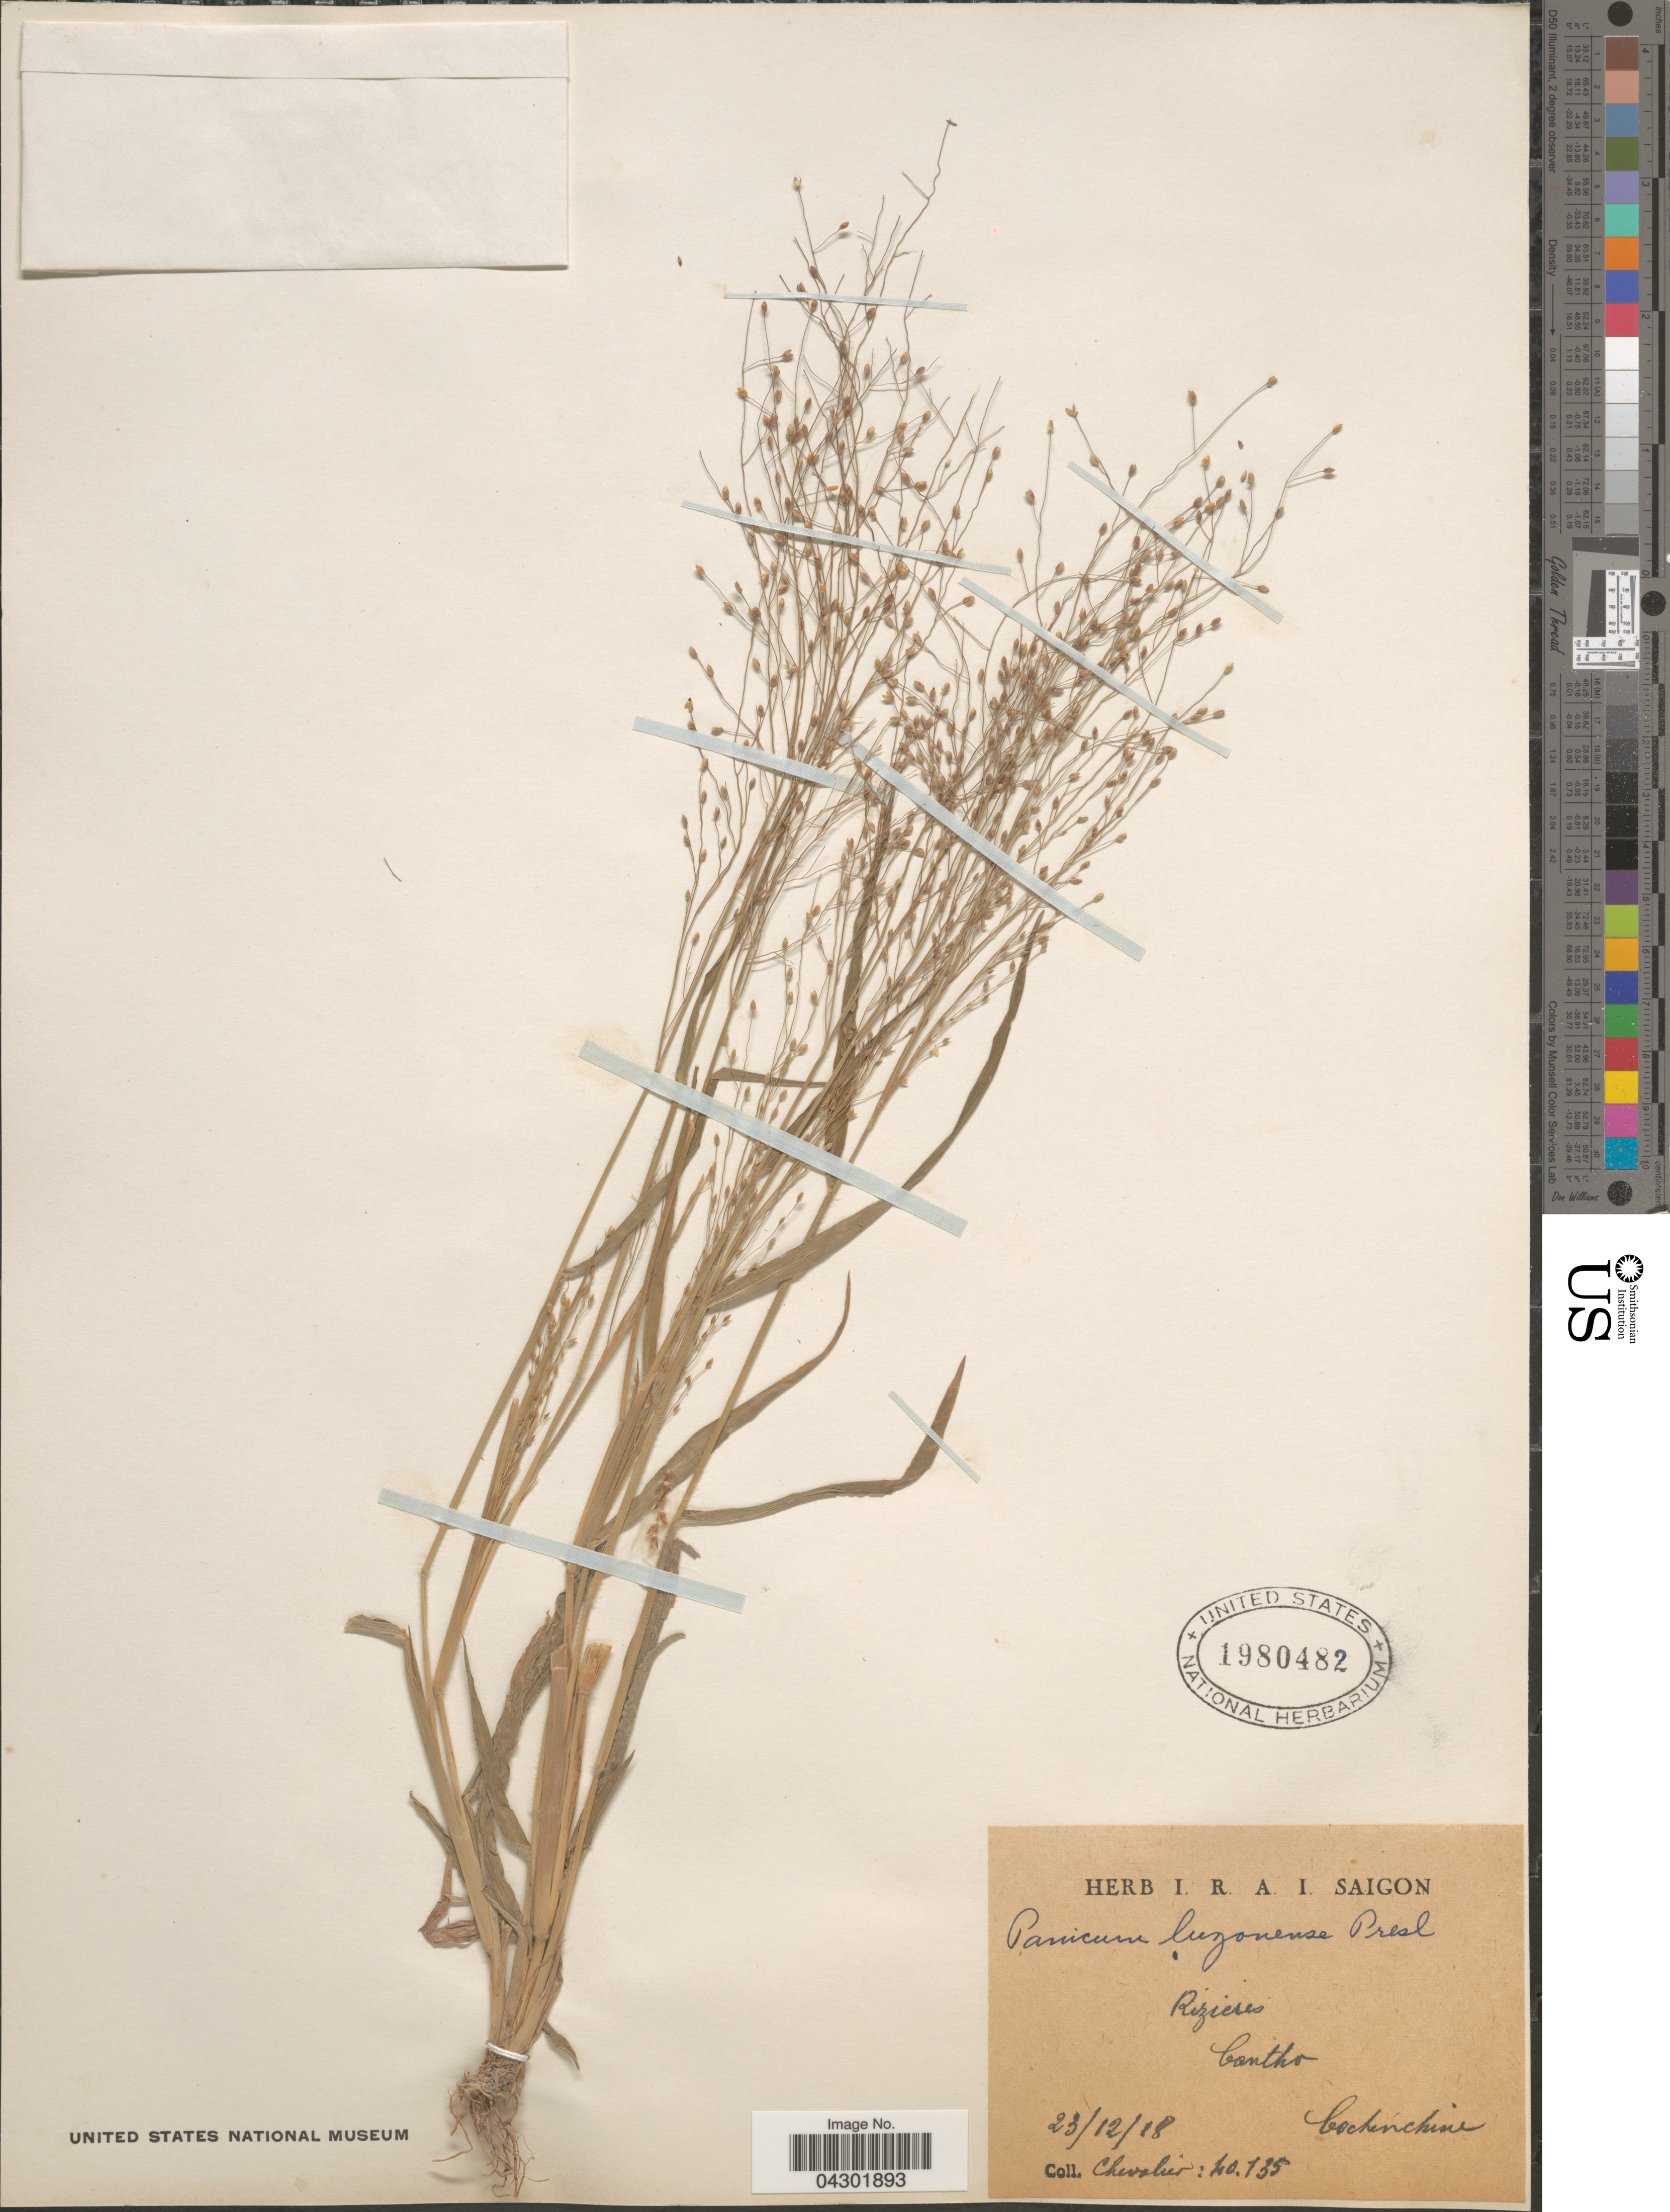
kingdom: Plantae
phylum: Tracheophyta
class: Liliopsida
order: Poales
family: Poaceae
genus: Panicum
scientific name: Panicum luzonense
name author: J. Presl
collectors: Chevalier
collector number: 40135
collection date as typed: Transcribed d/m/y: 23/12/18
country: Vietnam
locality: Rizieres. Cantho. Cochinchine.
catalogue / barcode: US 1980482